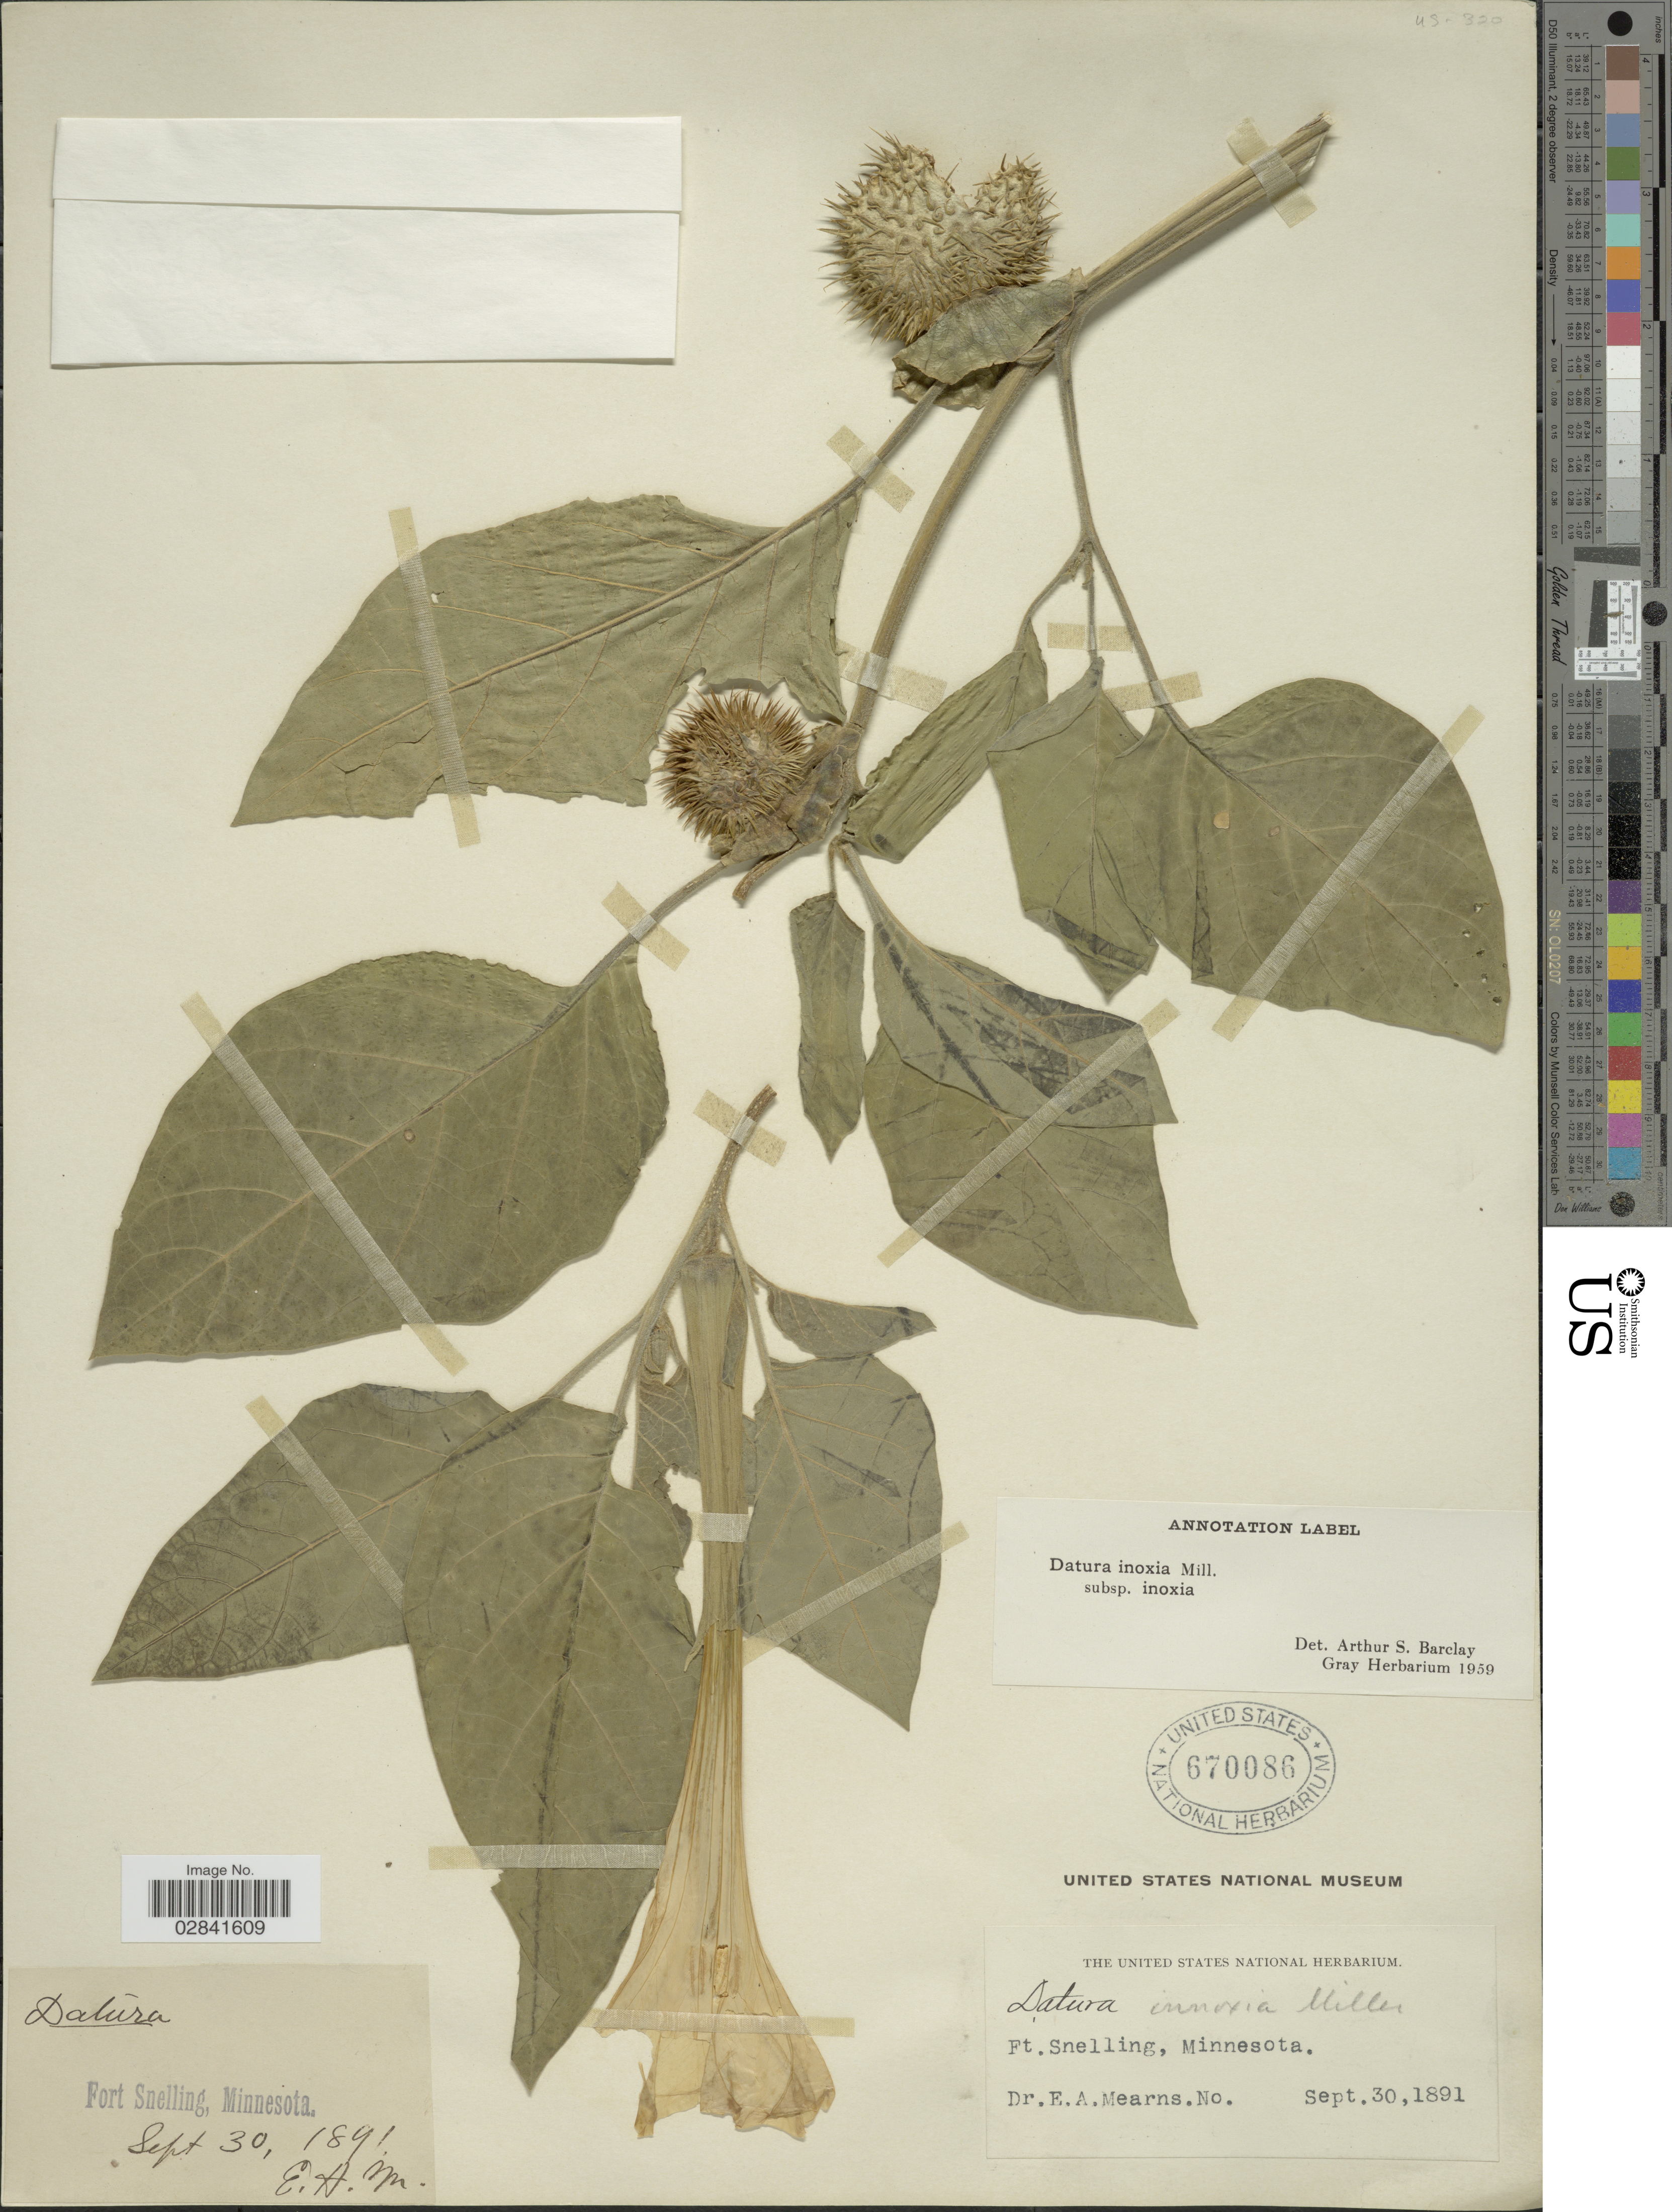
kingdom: Plantae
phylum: Tracheophyta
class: Magnoliopsida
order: Solanales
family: Solanaceae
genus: Datura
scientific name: Datura innoxia subsp. innoxia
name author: Mill.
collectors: E. A. Mearns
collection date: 1891-09-30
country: United States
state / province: Minnesota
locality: Fort Snelling.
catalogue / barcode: US 670086